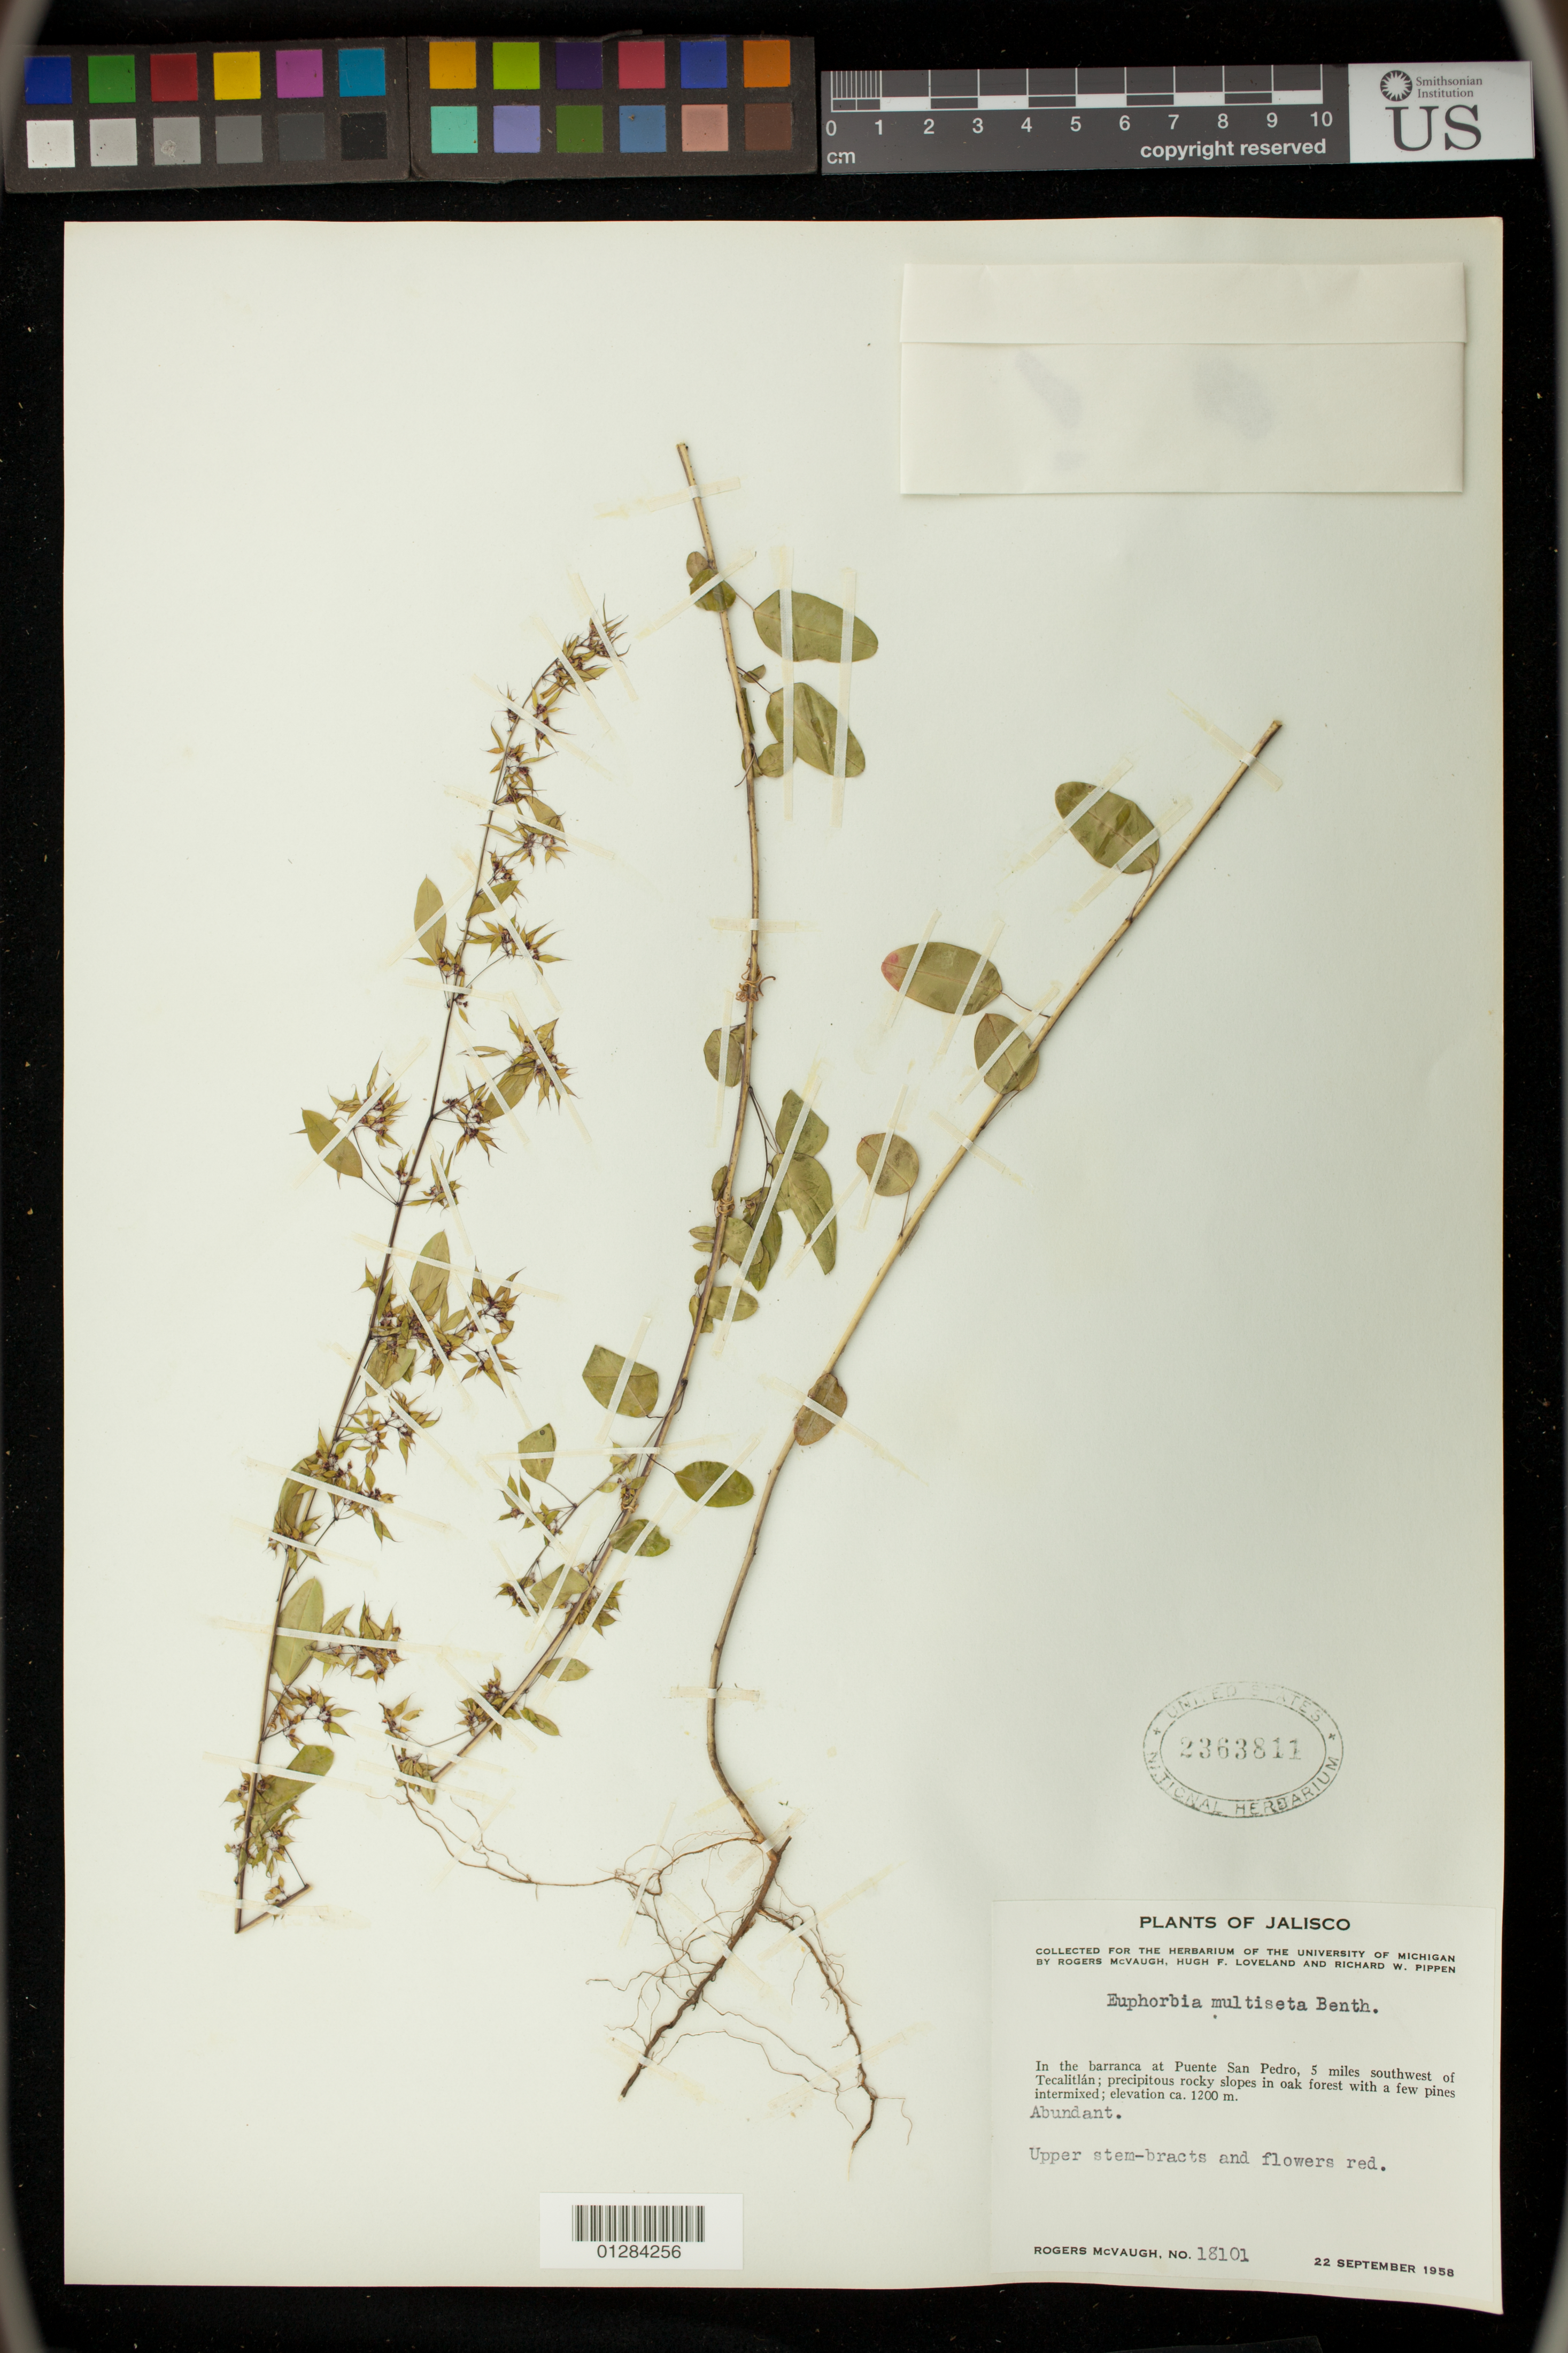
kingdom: Plantae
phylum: Tracheophyta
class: Magnoliopsida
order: Malpighiales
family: Euphorbiaceae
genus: Euphorbia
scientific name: Euphorbia multiseta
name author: Benth.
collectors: R. McVaugh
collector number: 18101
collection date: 1958-09-22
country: Mexico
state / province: Jalisco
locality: In the barranca at Puente San Pedro, 5 miles southwest of Tecalitlan.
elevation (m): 1200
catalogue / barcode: US 2363811